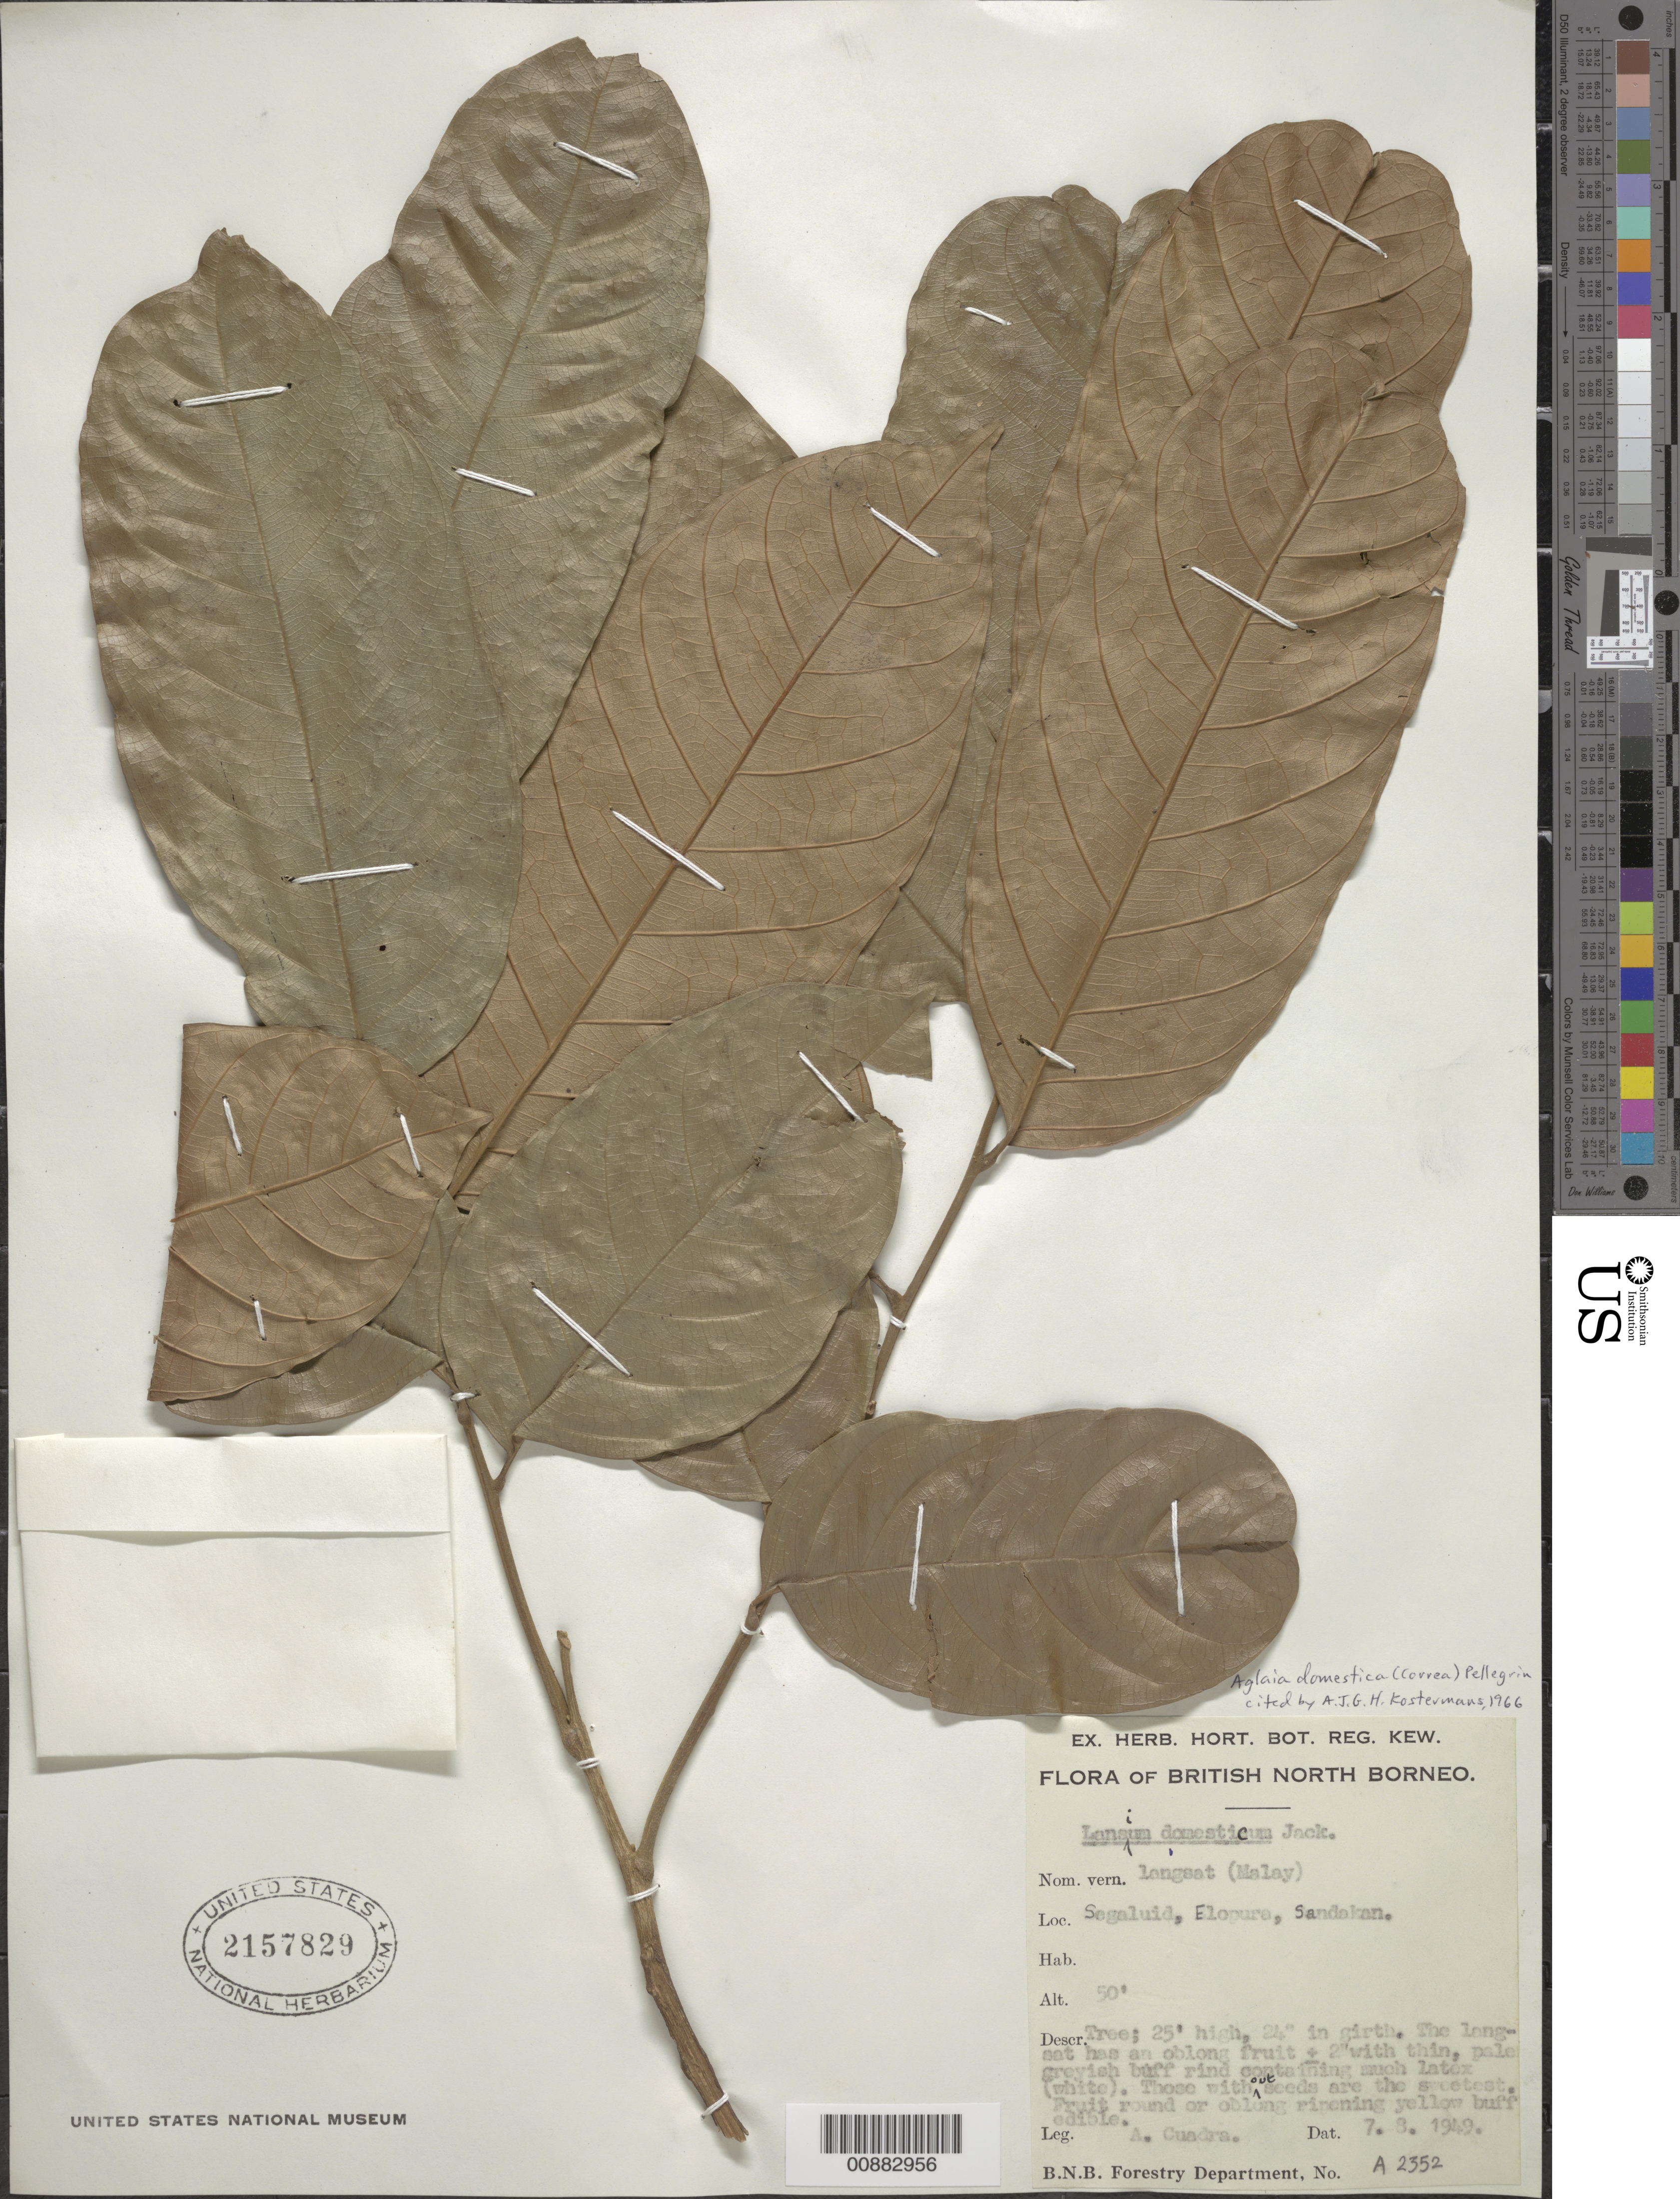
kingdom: Plantae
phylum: Tracheophyta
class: Magnoliopsida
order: Sapindales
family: Meliaceae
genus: Lansium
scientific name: Lansium domesticum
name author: Corrêa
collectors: A. Cuadra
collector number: A 2352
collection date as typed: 07 Aug 1949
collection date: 1949-08-07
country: Malaysia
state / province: Sabah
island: Borneo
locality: Segaluid, Flopura, Sandakan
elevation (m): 50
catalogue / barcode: US 2157829